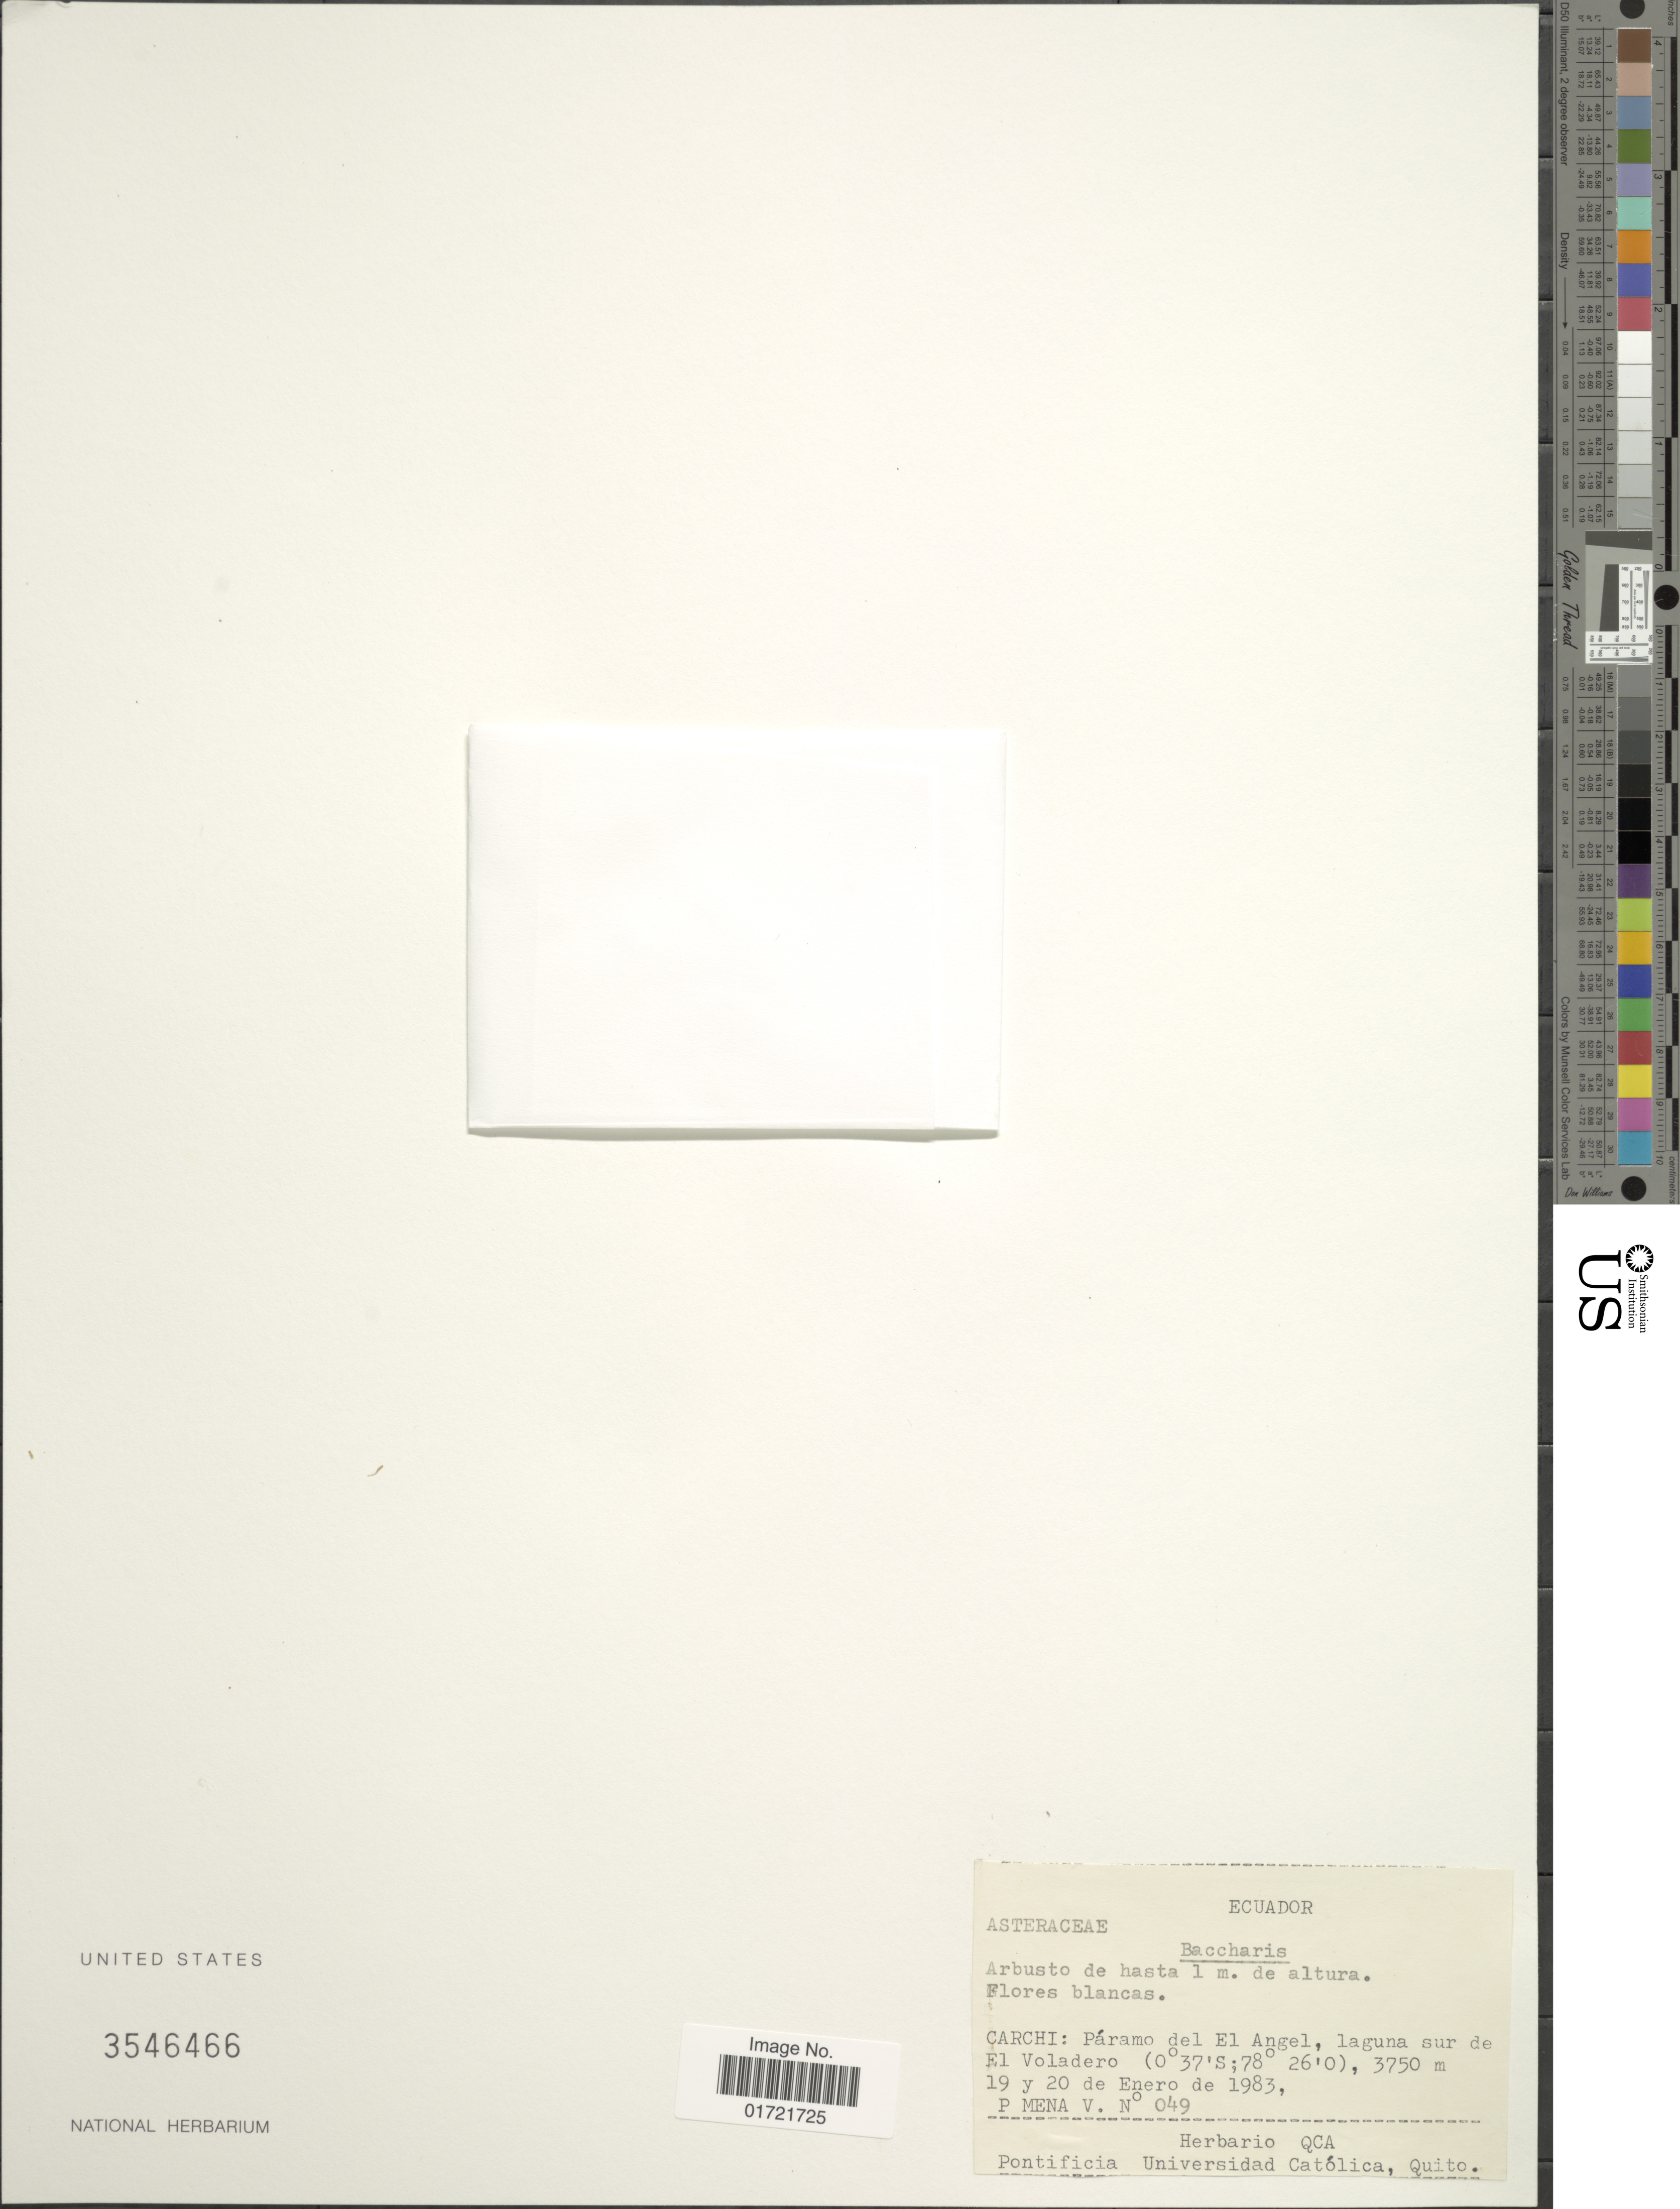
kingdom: Plantae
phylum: Tracheophyta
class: Magnoliopsida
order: Asterales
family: Asteraceae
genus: Baccharis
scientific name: Baccharis sp.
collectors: P. Mena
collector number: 049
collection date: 1983-01-19/1983-01-20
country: Ecuador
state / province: Carchi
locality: Carchi: Paramo del El Angel, laguna sur de El Voladero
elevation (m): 3750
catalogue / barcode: US 3546466